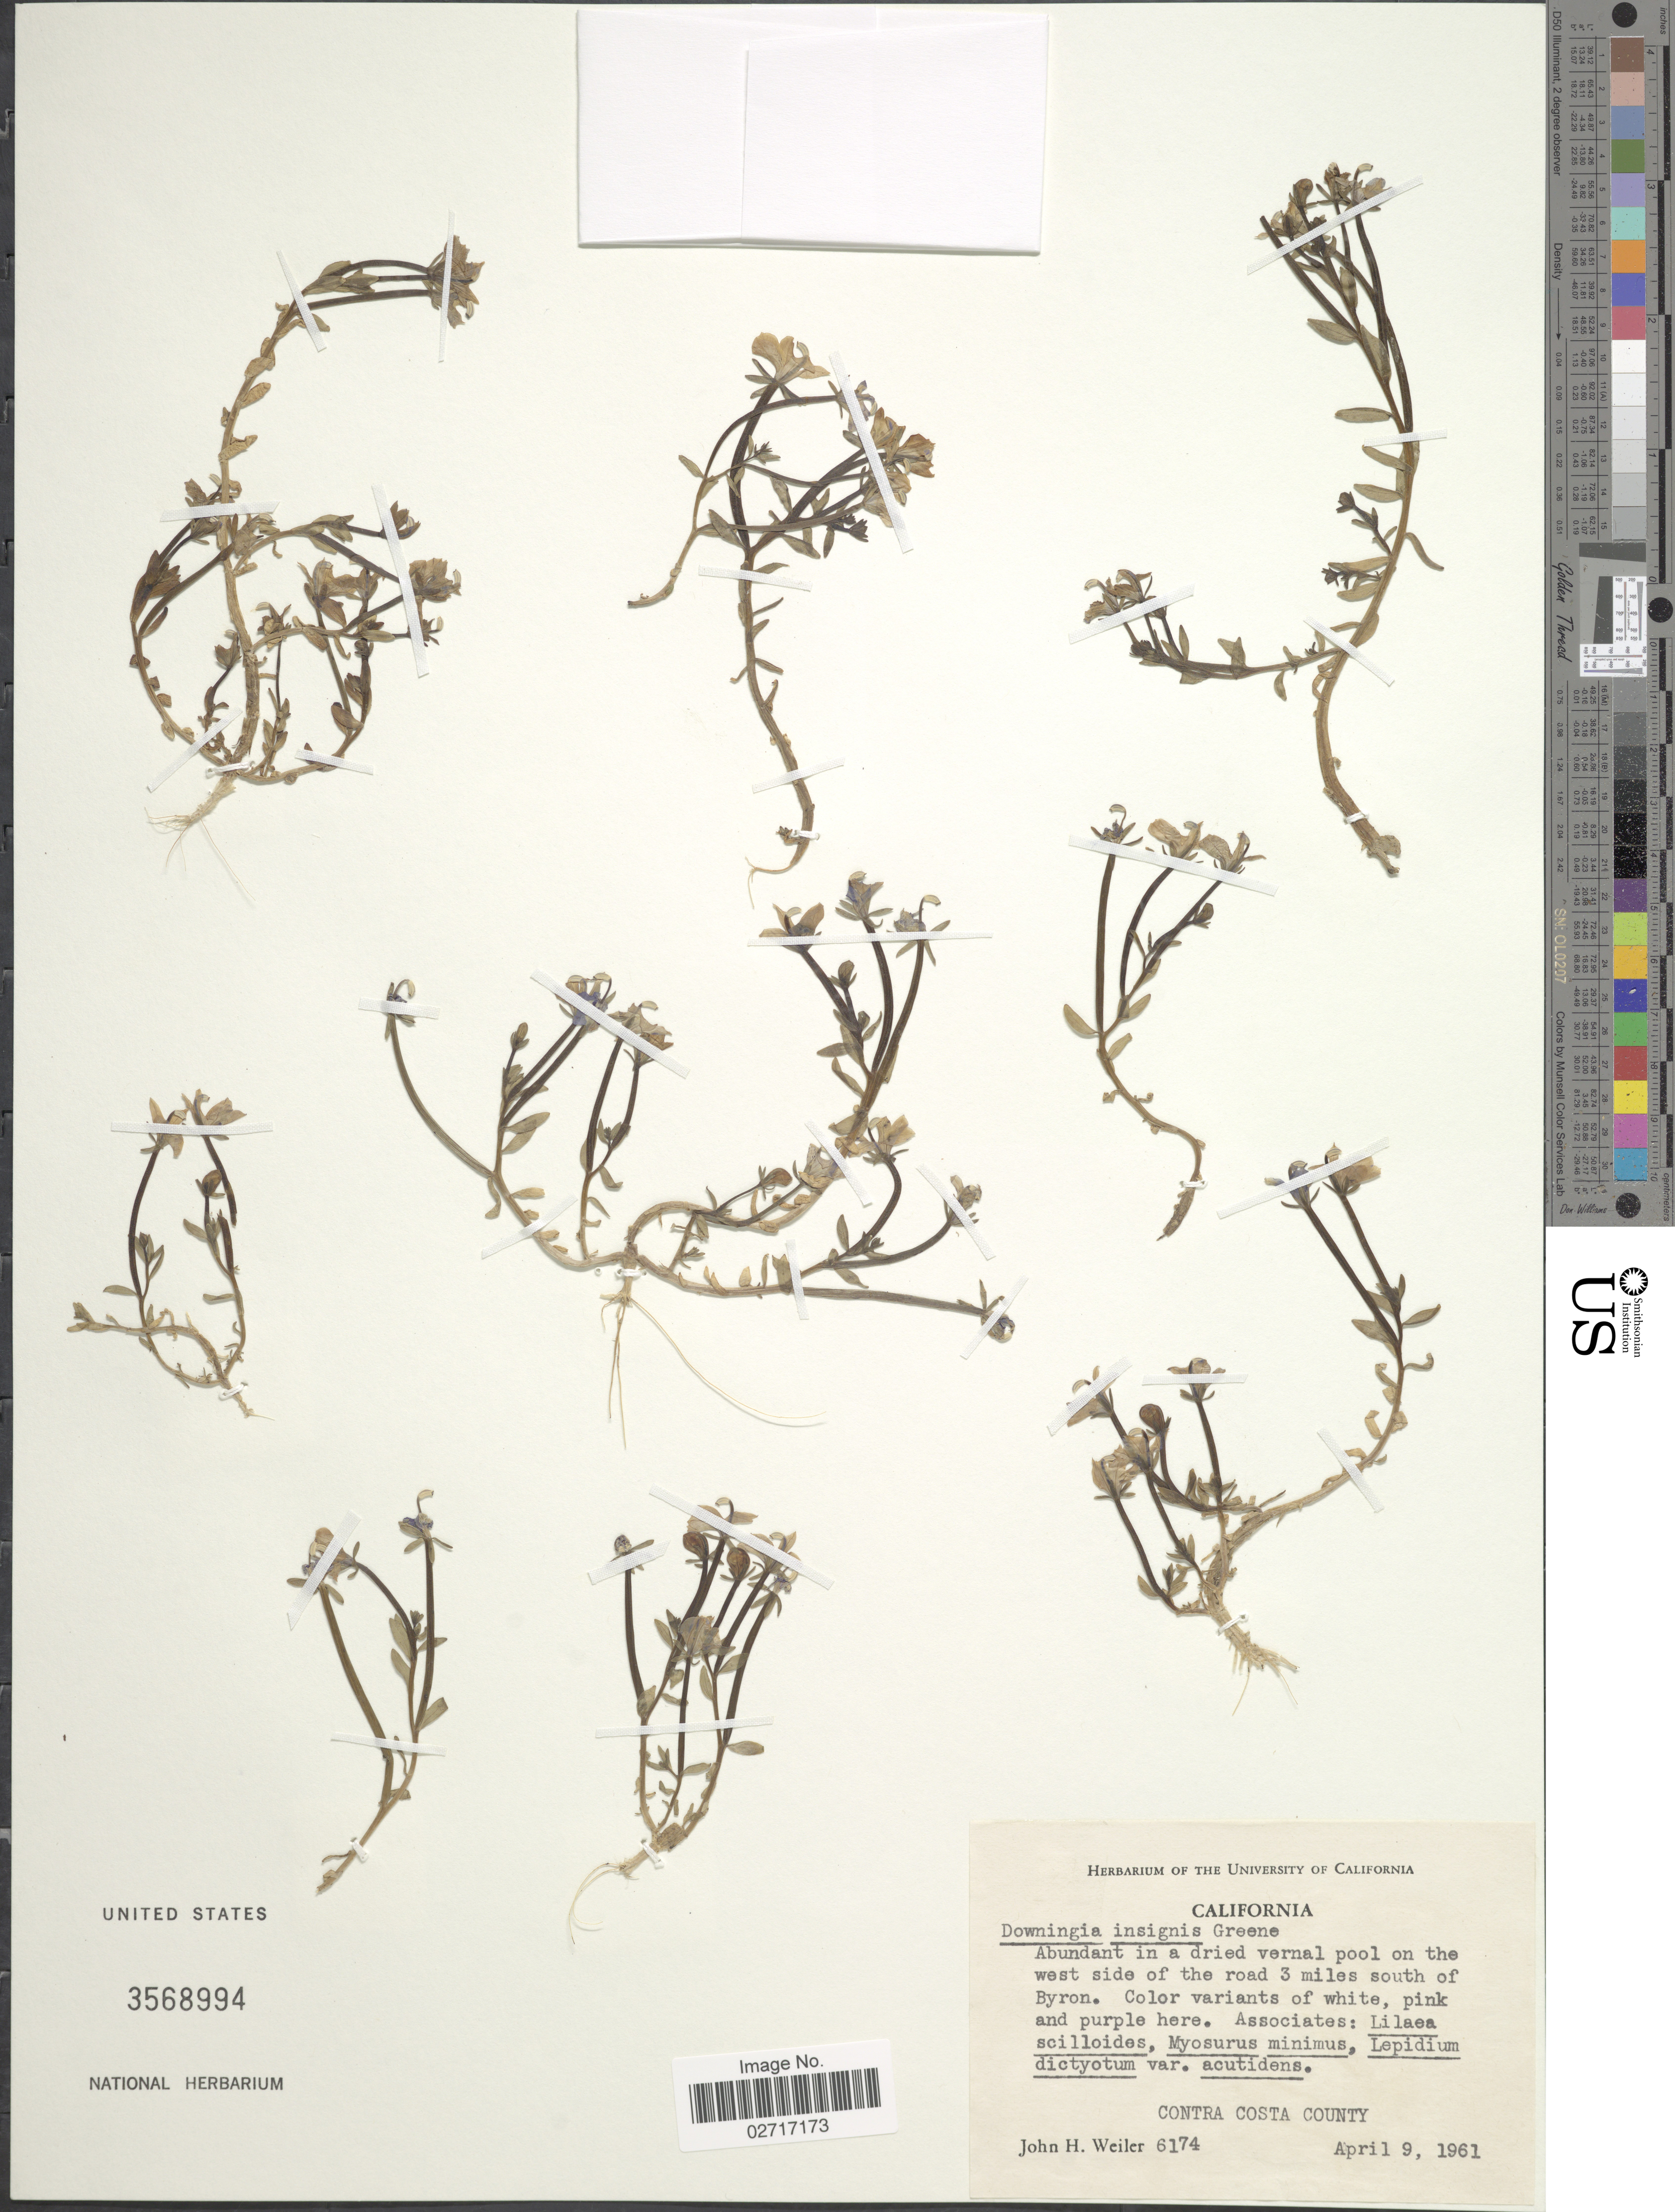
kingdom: Plantae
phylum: Tracheophyta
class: Magnoliopsida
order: Asterales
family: Campanulaceae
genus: Downingia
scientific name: Downingia insignis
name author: Greene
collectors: J. H. Weiler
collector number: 6174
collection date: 1961-04-09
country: United States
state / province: California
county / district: Contra Costa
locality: Abundant in a dried vernal pool on the west side of the road 3 miles south of Byron. Contra Costa County.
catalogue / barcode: US 3568994